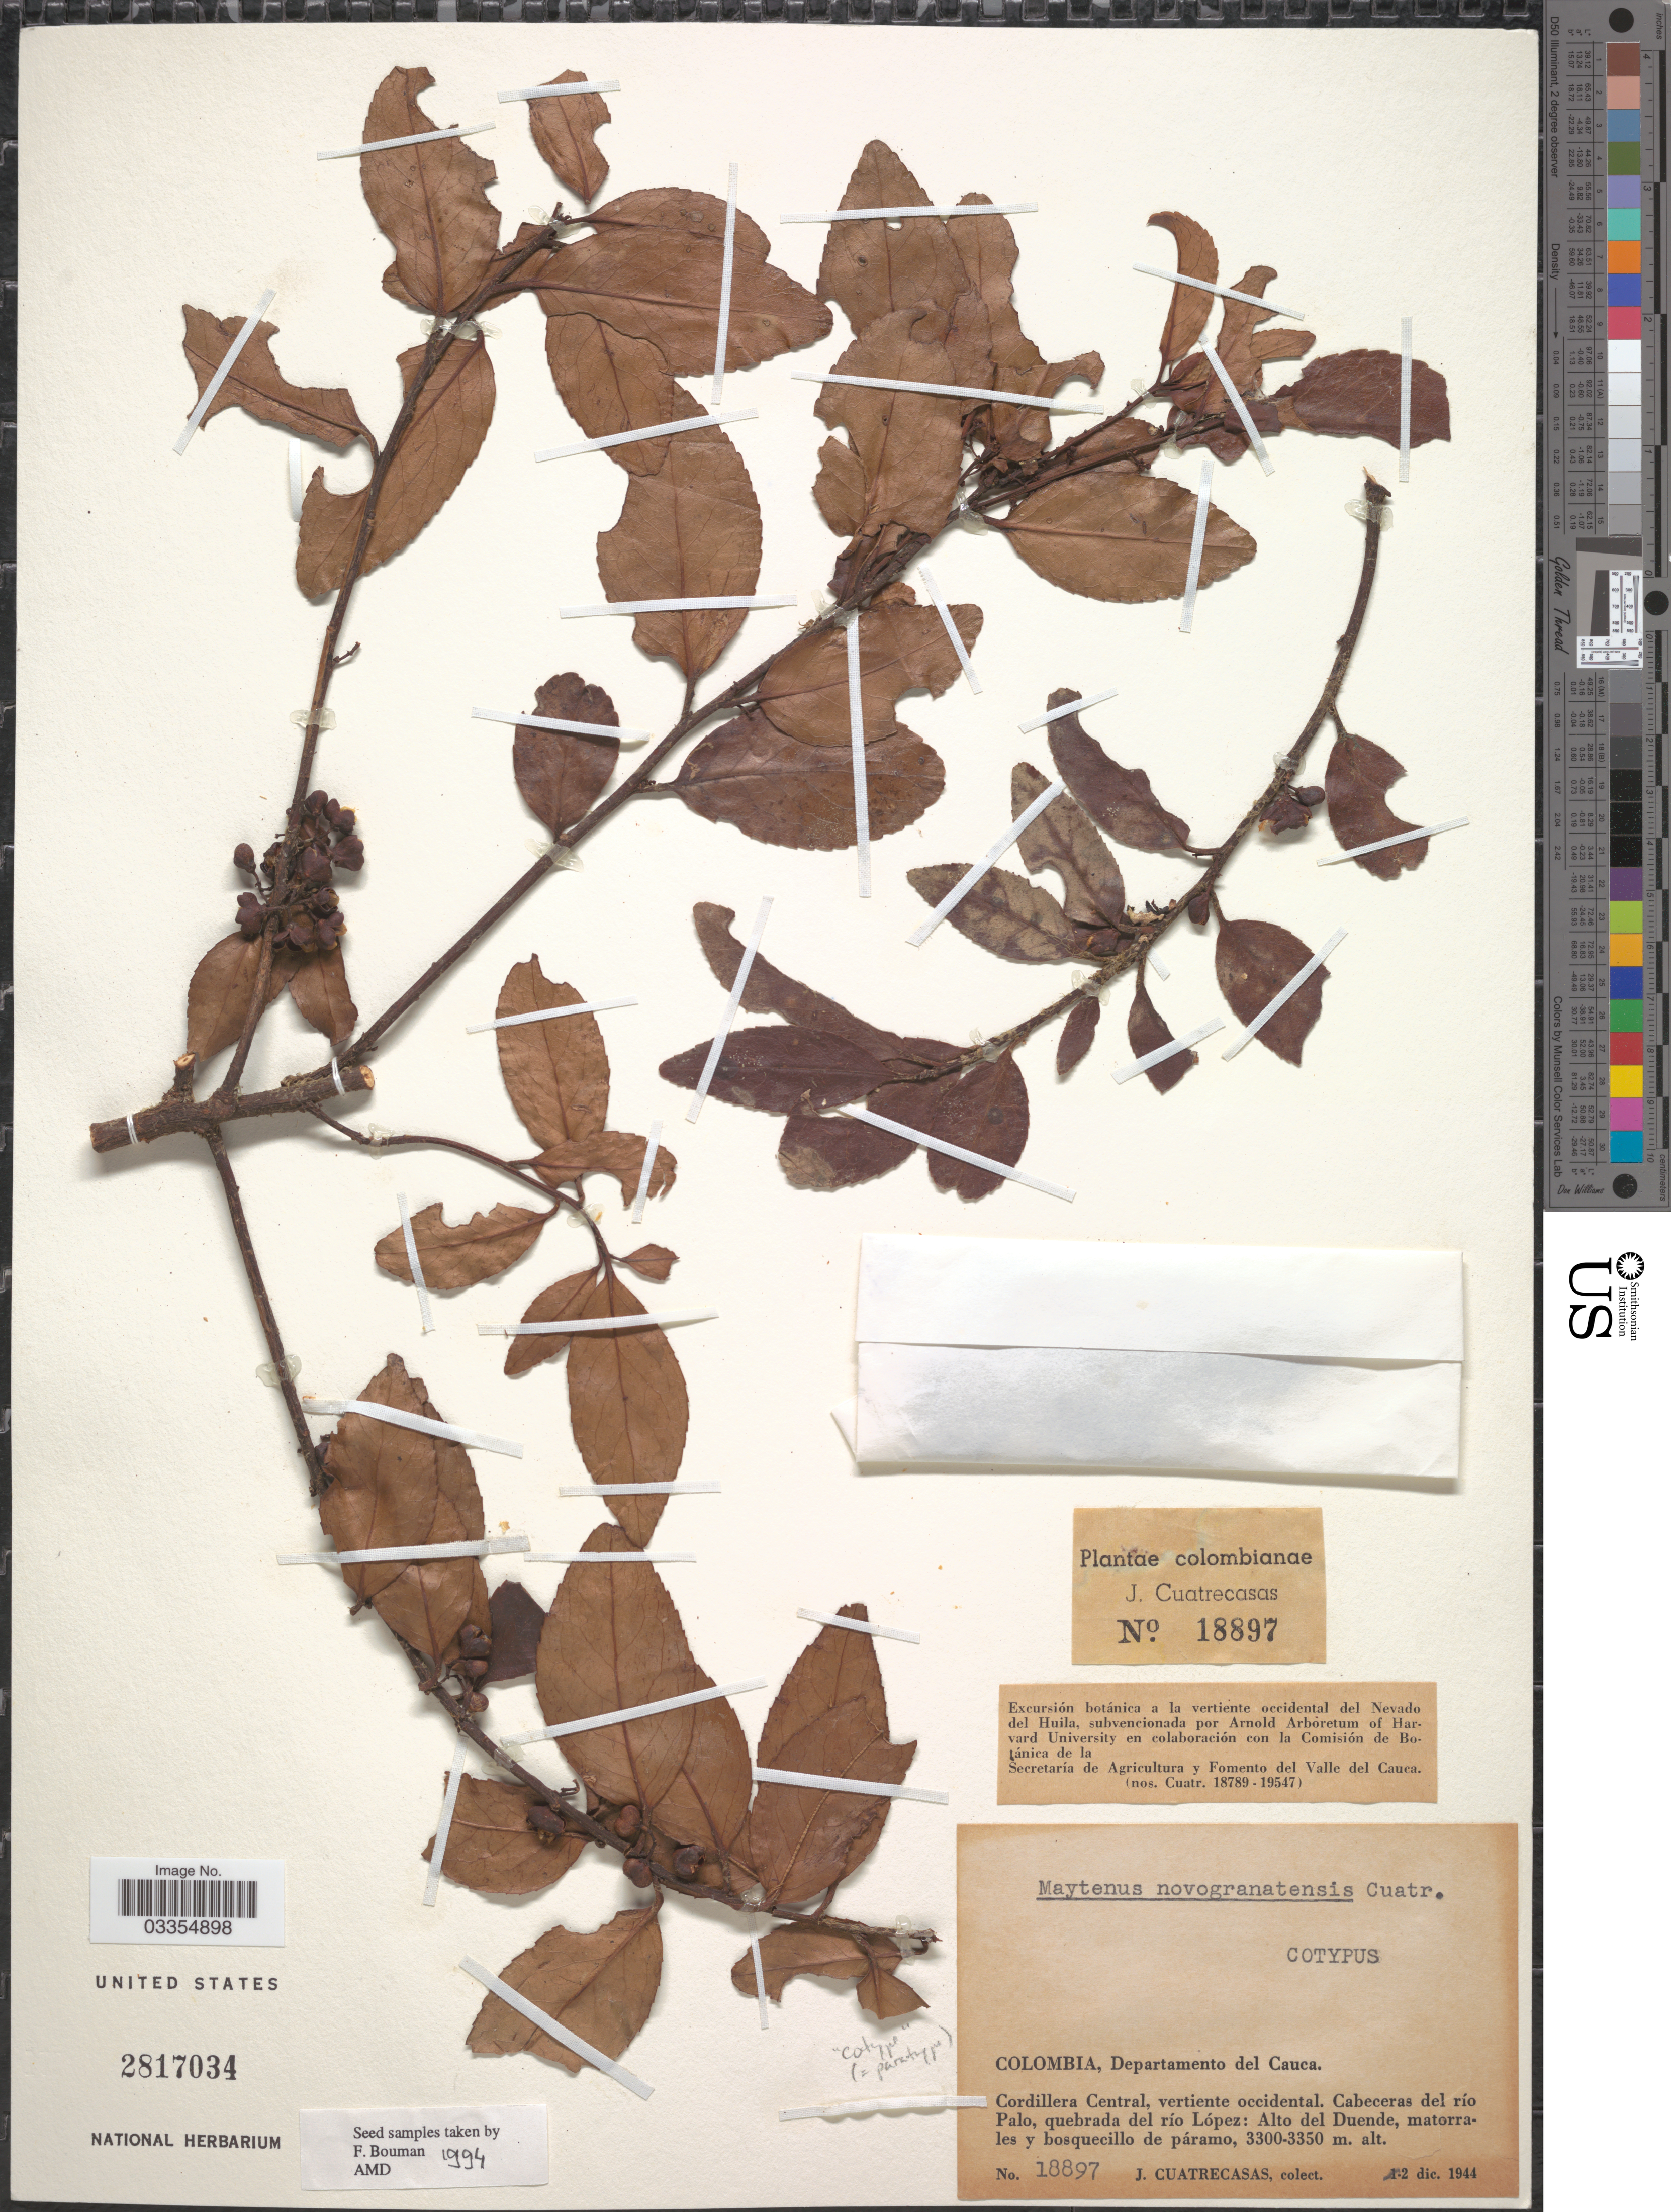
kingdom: Plantae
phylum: Tracheophyta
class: Magnoliopsida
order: Celastrales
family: Celastraceae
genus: Maytenus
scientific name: Maytenus novogranatensis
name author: Cuatrec.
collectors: J. Cuatrecasas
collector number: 18897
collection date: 1944-12-01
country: Colombia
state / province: Cauca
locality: Departamento del Cauca. Cordillera Central, vertiente occidental. Cabeceras del río Palo, quebrada del río López: Alto del Duende.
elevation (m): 3300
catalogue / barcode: US 2817034